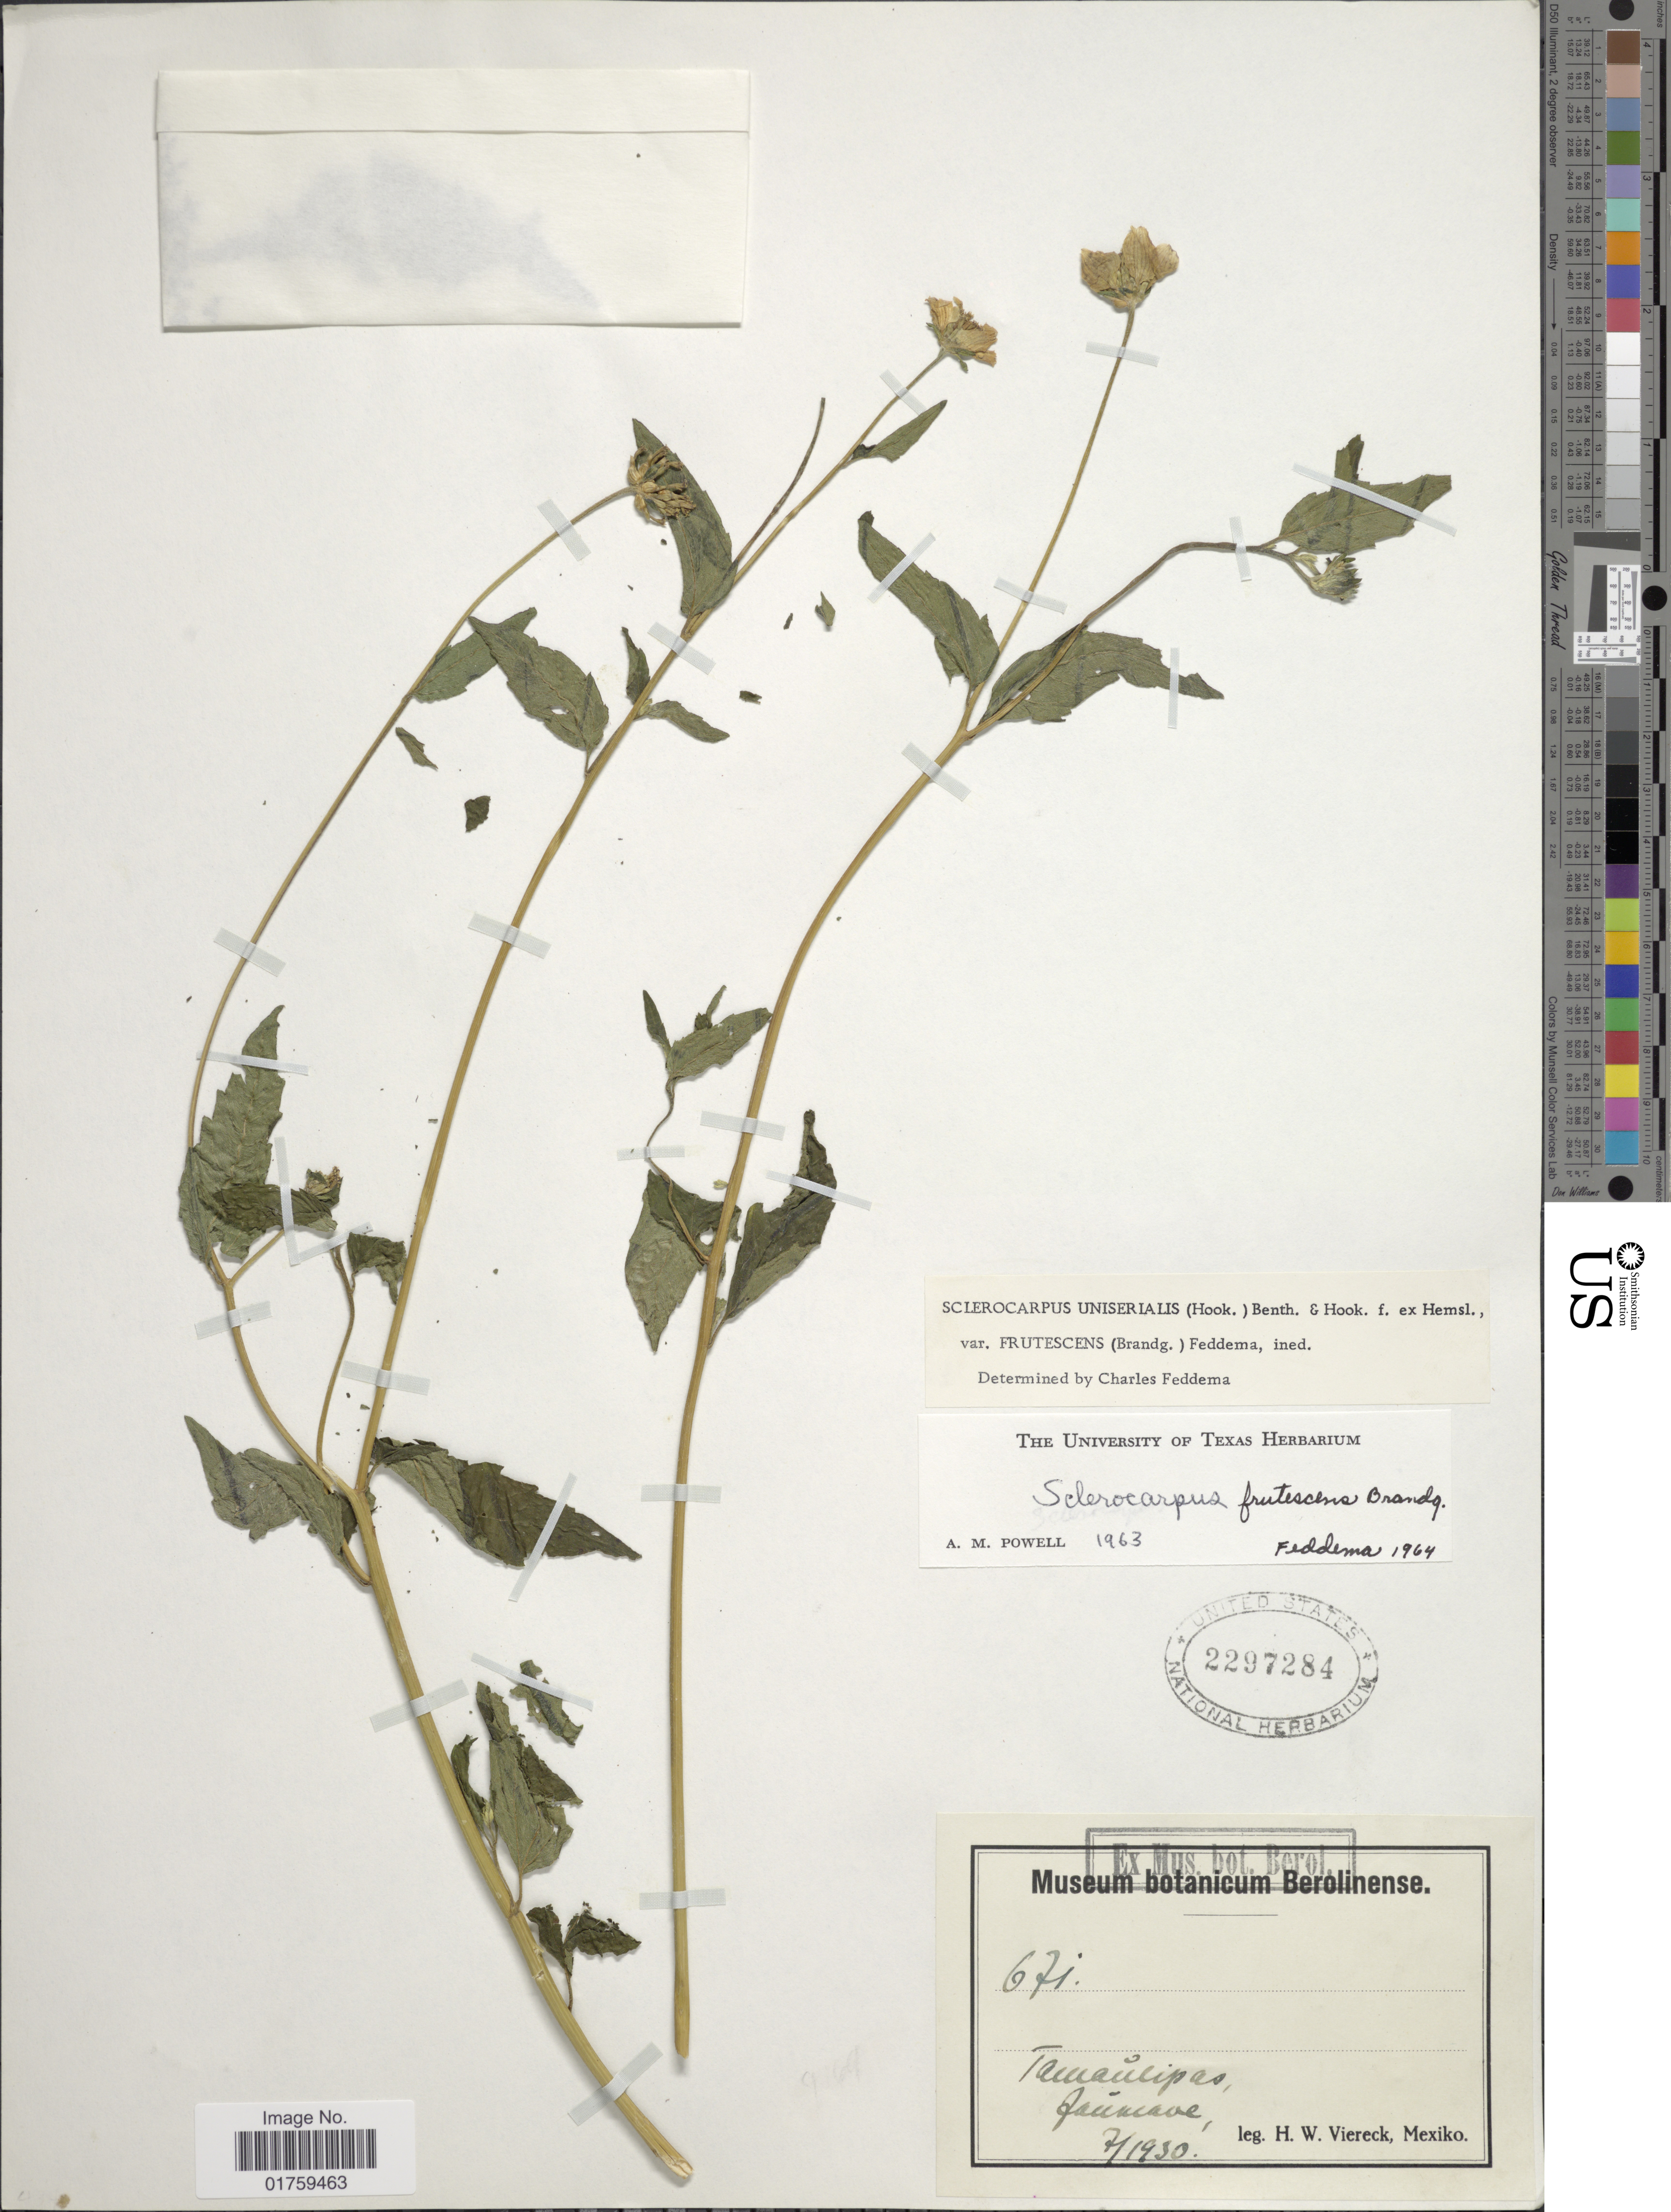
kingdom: Plantae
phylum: Tracheophyta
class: Magnoliopsida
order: Asterales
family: Asteraceae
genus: Sclerocarpus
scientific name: Sclerocarpus uniserialis var. frutescens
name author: (Brandegee) Feddema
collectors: H. W. Viereck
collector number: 671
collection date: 1930-07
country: Mexico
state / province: Tamaulipas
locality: Tamaulipas, Jaumave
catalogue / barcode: US 2297284